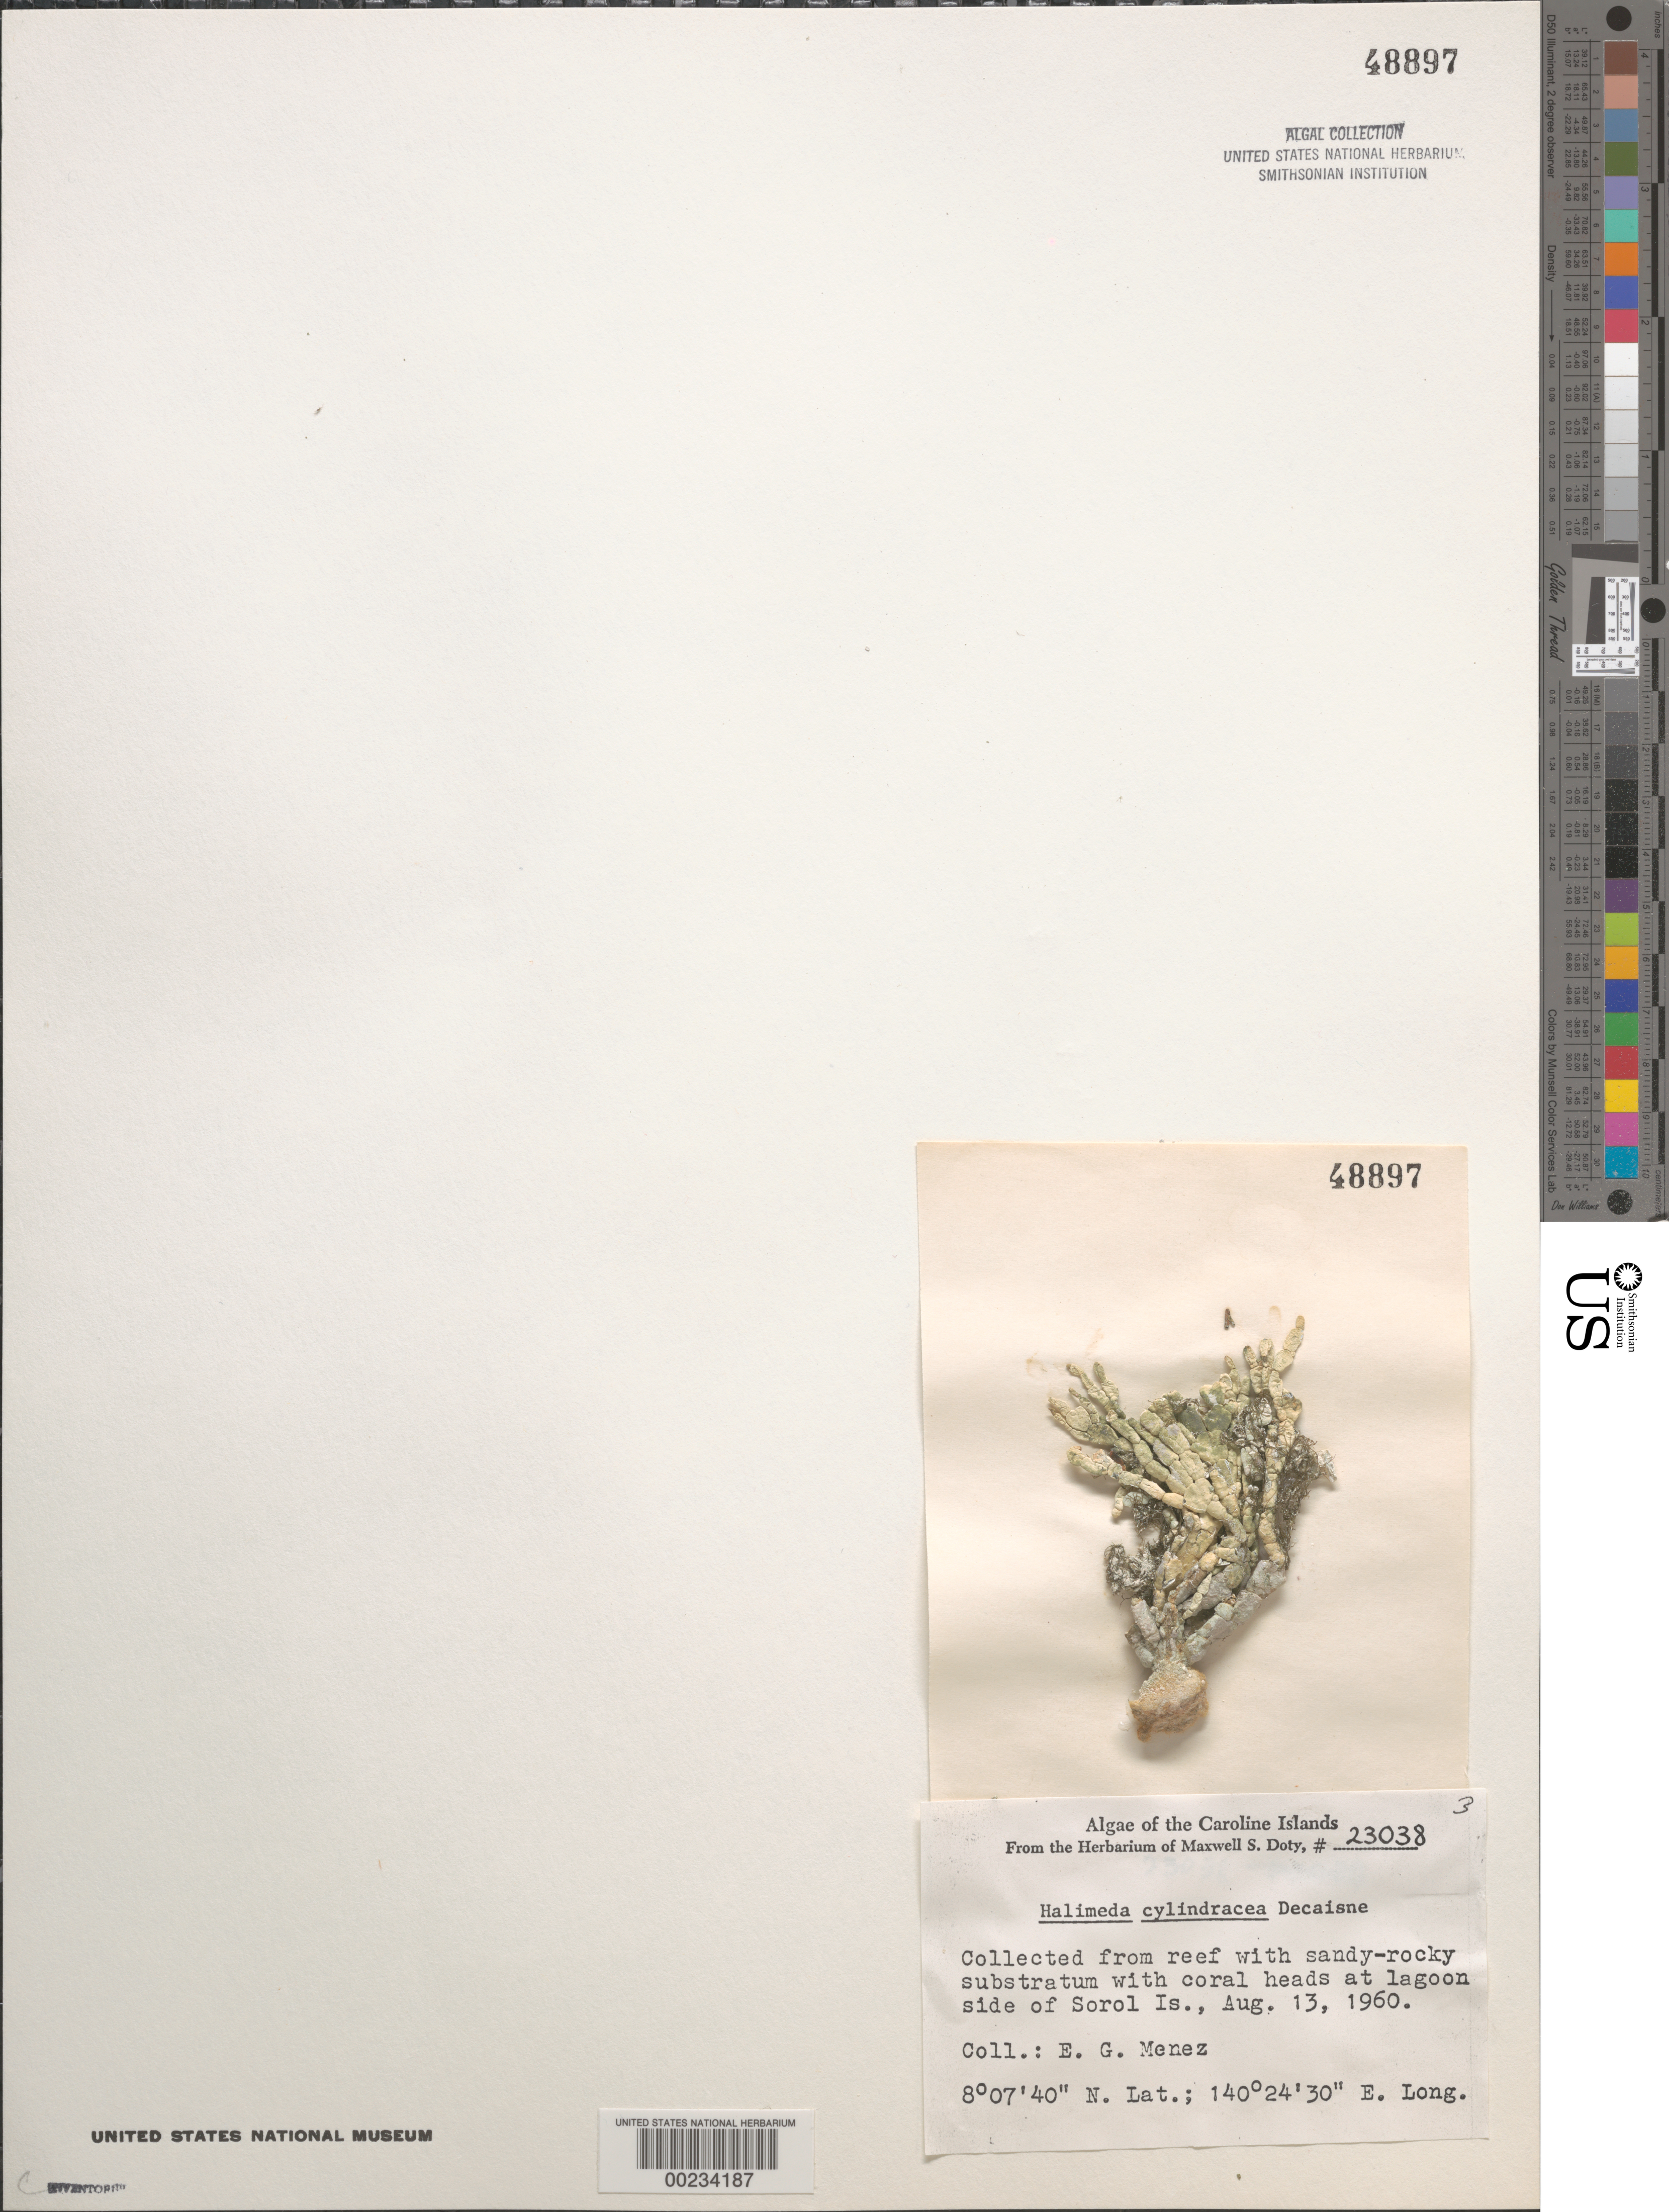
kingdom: Plantae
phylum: Chlorophyta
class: Ulvophyceae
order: Bryopsidales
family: Halimedaceae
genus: Halimeda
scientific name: Halimeda cylindracea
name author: Decne.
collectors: Meñez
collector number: MSD 23038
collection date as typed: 13 Aug 1960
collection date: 1960-08-13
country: Micronesia, Federated States of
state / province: Yap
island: Sorol Atoll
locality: Sorel Islet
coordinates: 8 07' 40" N, 140 24' 30" E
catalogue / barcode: US 48897